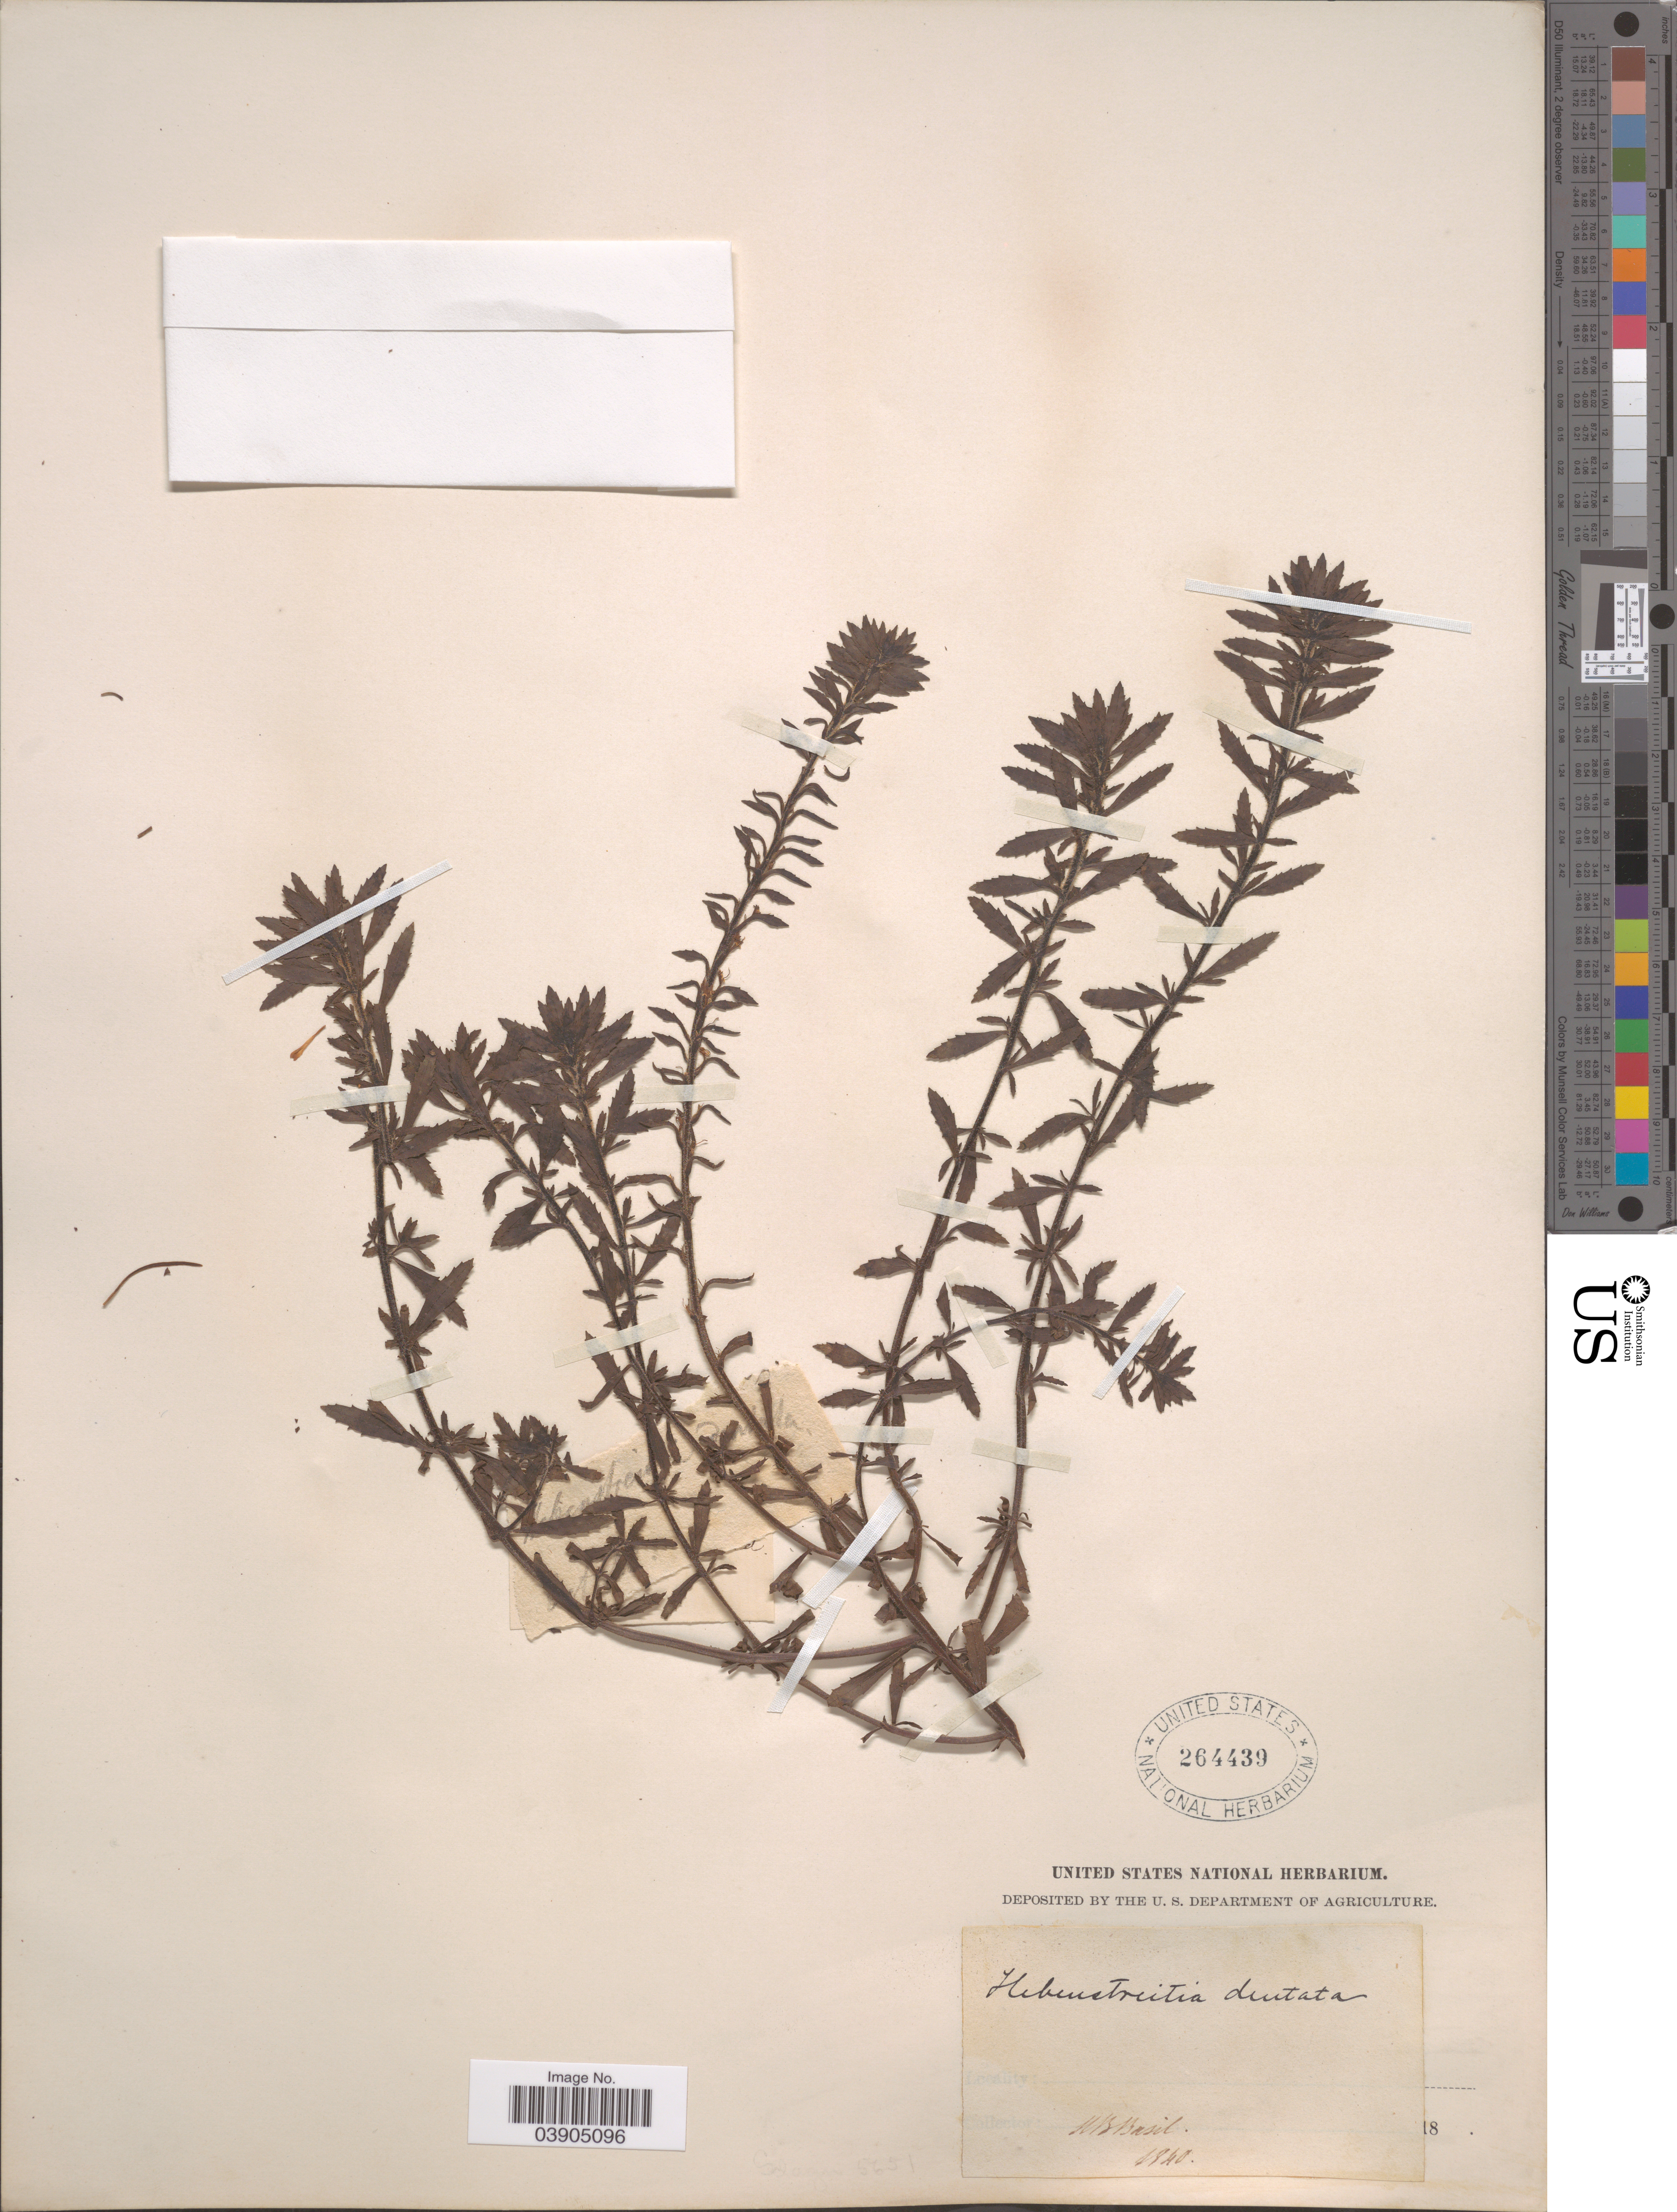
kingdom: Plantae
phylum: Tracheophyta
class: Magnoliopsida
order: Lamiales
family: Scrophulariaceae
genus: Hebenstretia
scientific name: Hebenstretia dentata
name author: L.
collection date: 1840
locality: H B Basil.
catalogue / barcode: US 264439